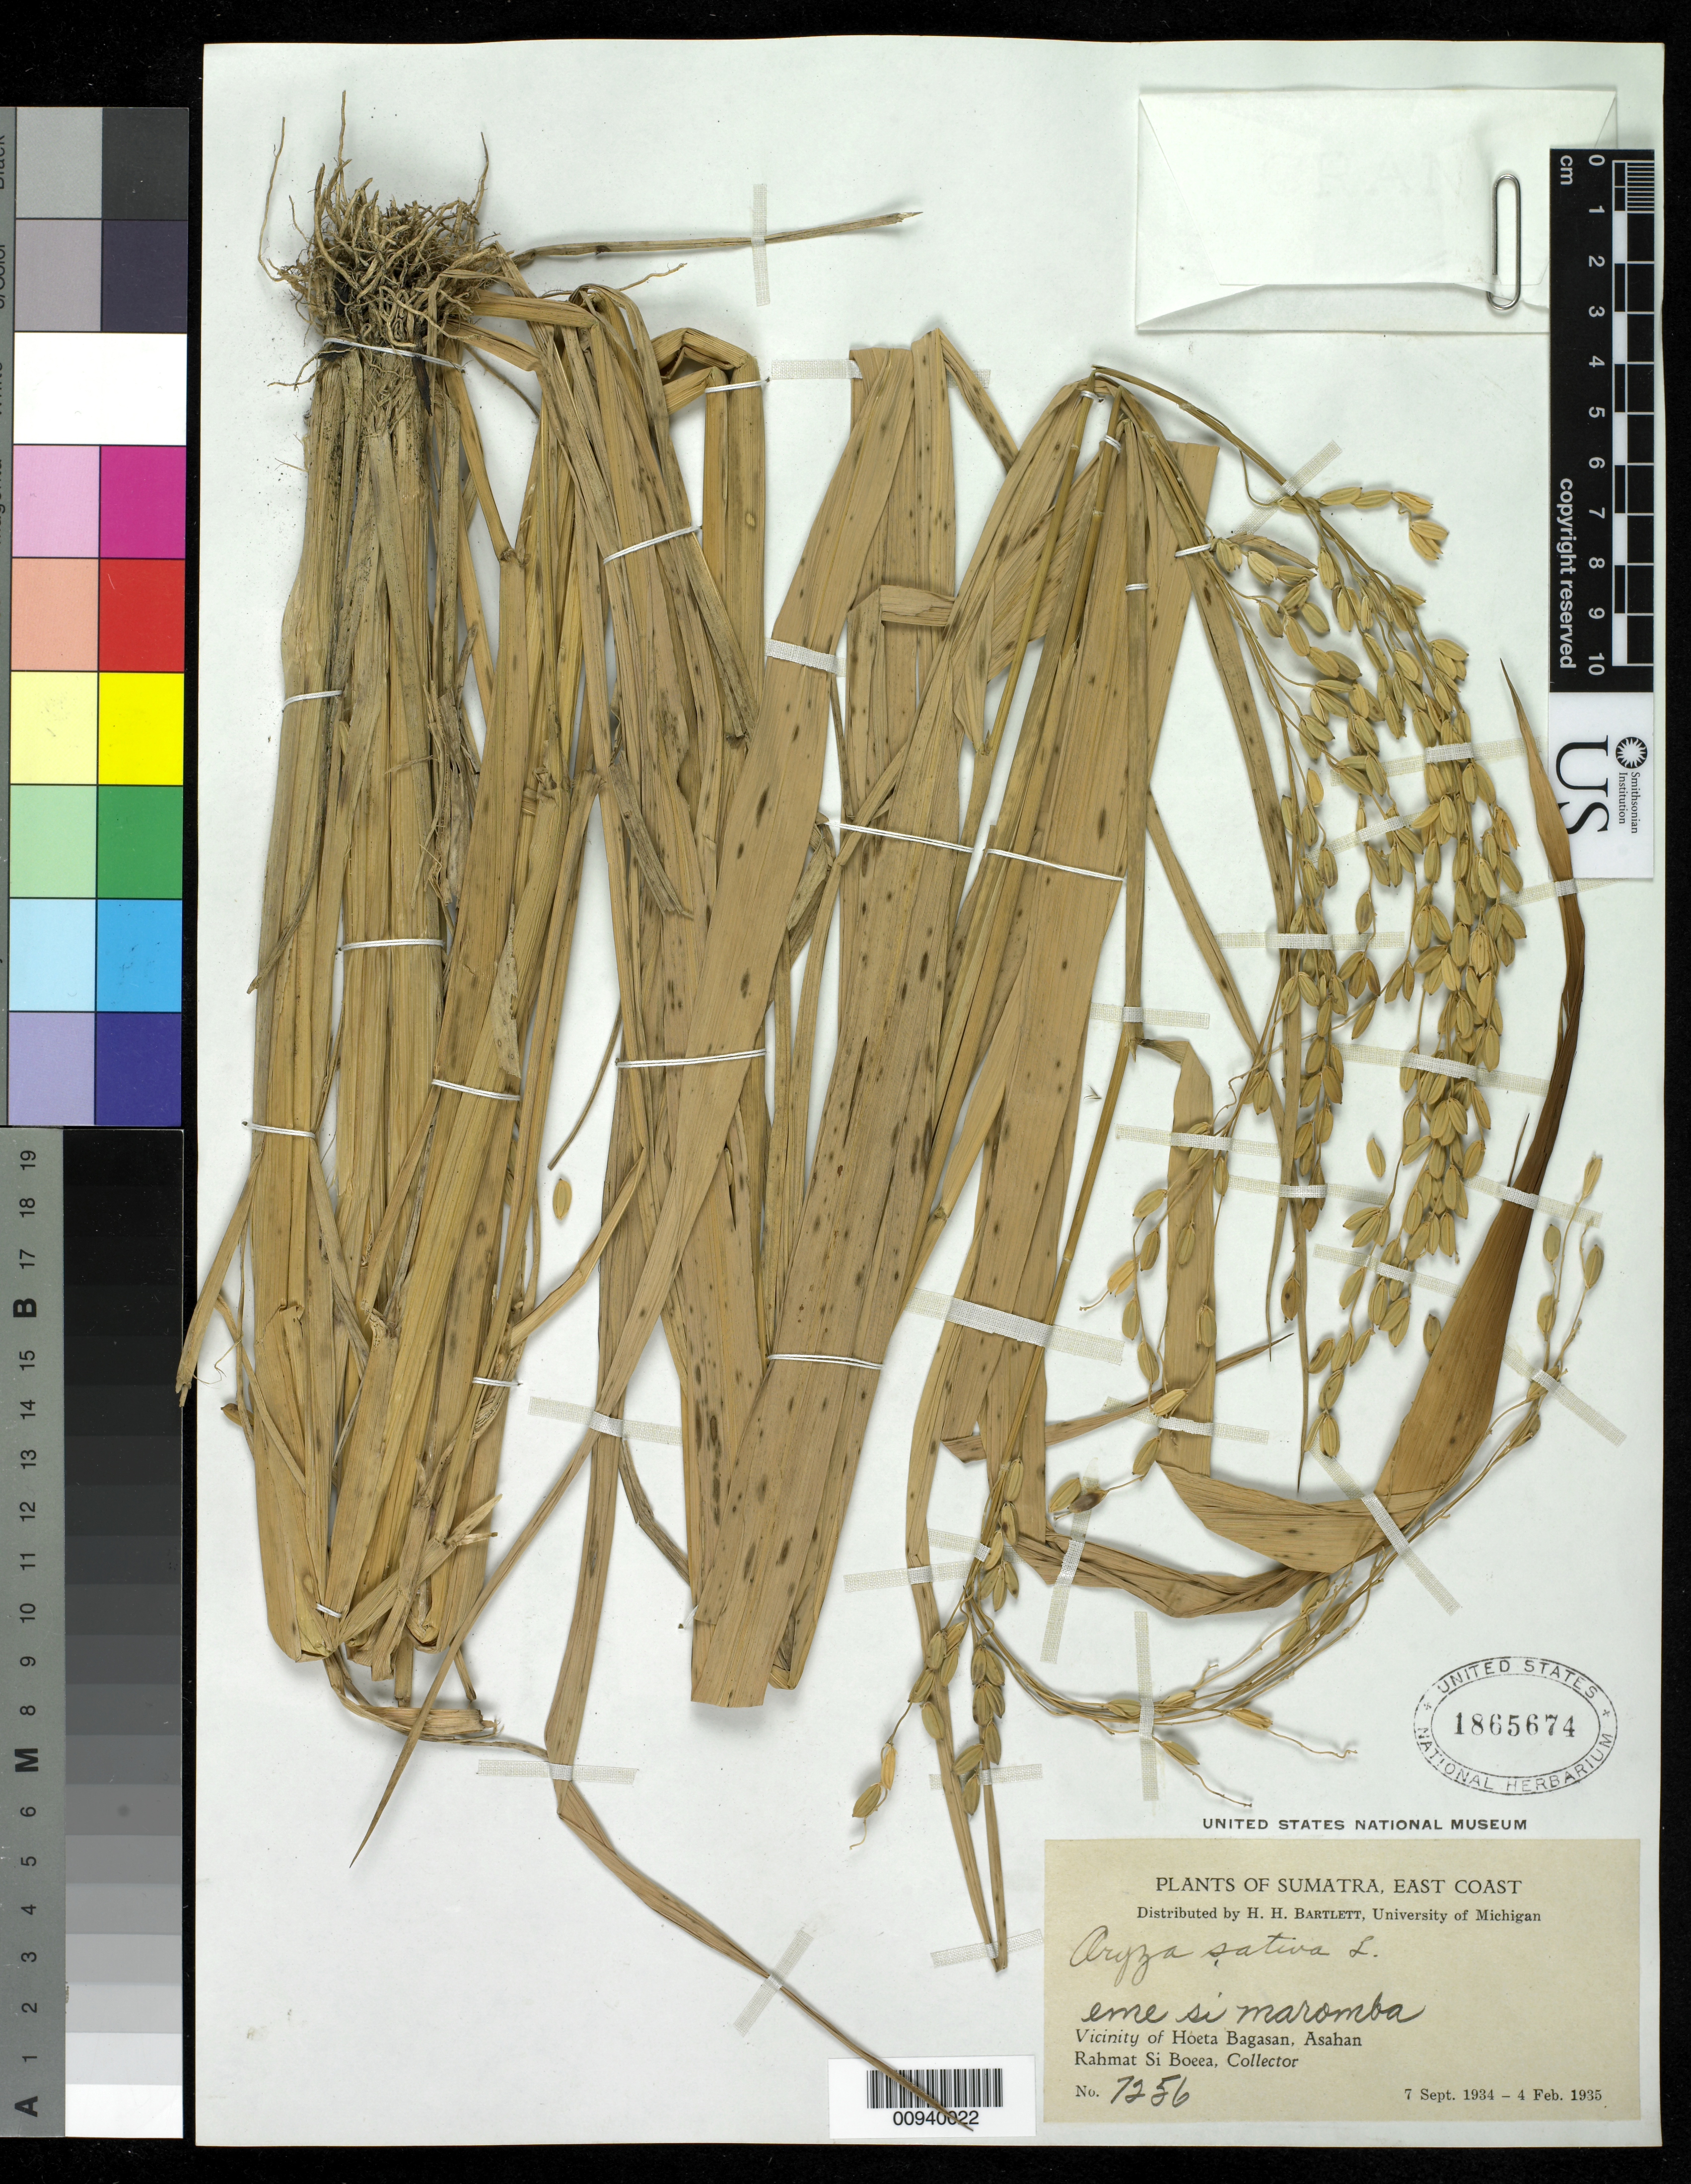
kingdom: Plantae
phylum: Tracheophyta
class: Liliopsida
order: Poales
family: Poaceae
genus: Oryza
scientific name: Oryza sativa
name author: L.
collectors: Rahmat Si Boeea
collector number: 7256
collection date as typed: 07 Sep 1934 to 04 Feb 1935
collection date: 1934-09-07/1935-02-04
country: Indonesia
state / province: Sumatra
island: Sumatra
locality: (East Coast) Vicinity of Hoeta Bagasan, Asahan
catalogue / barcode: US 1865674